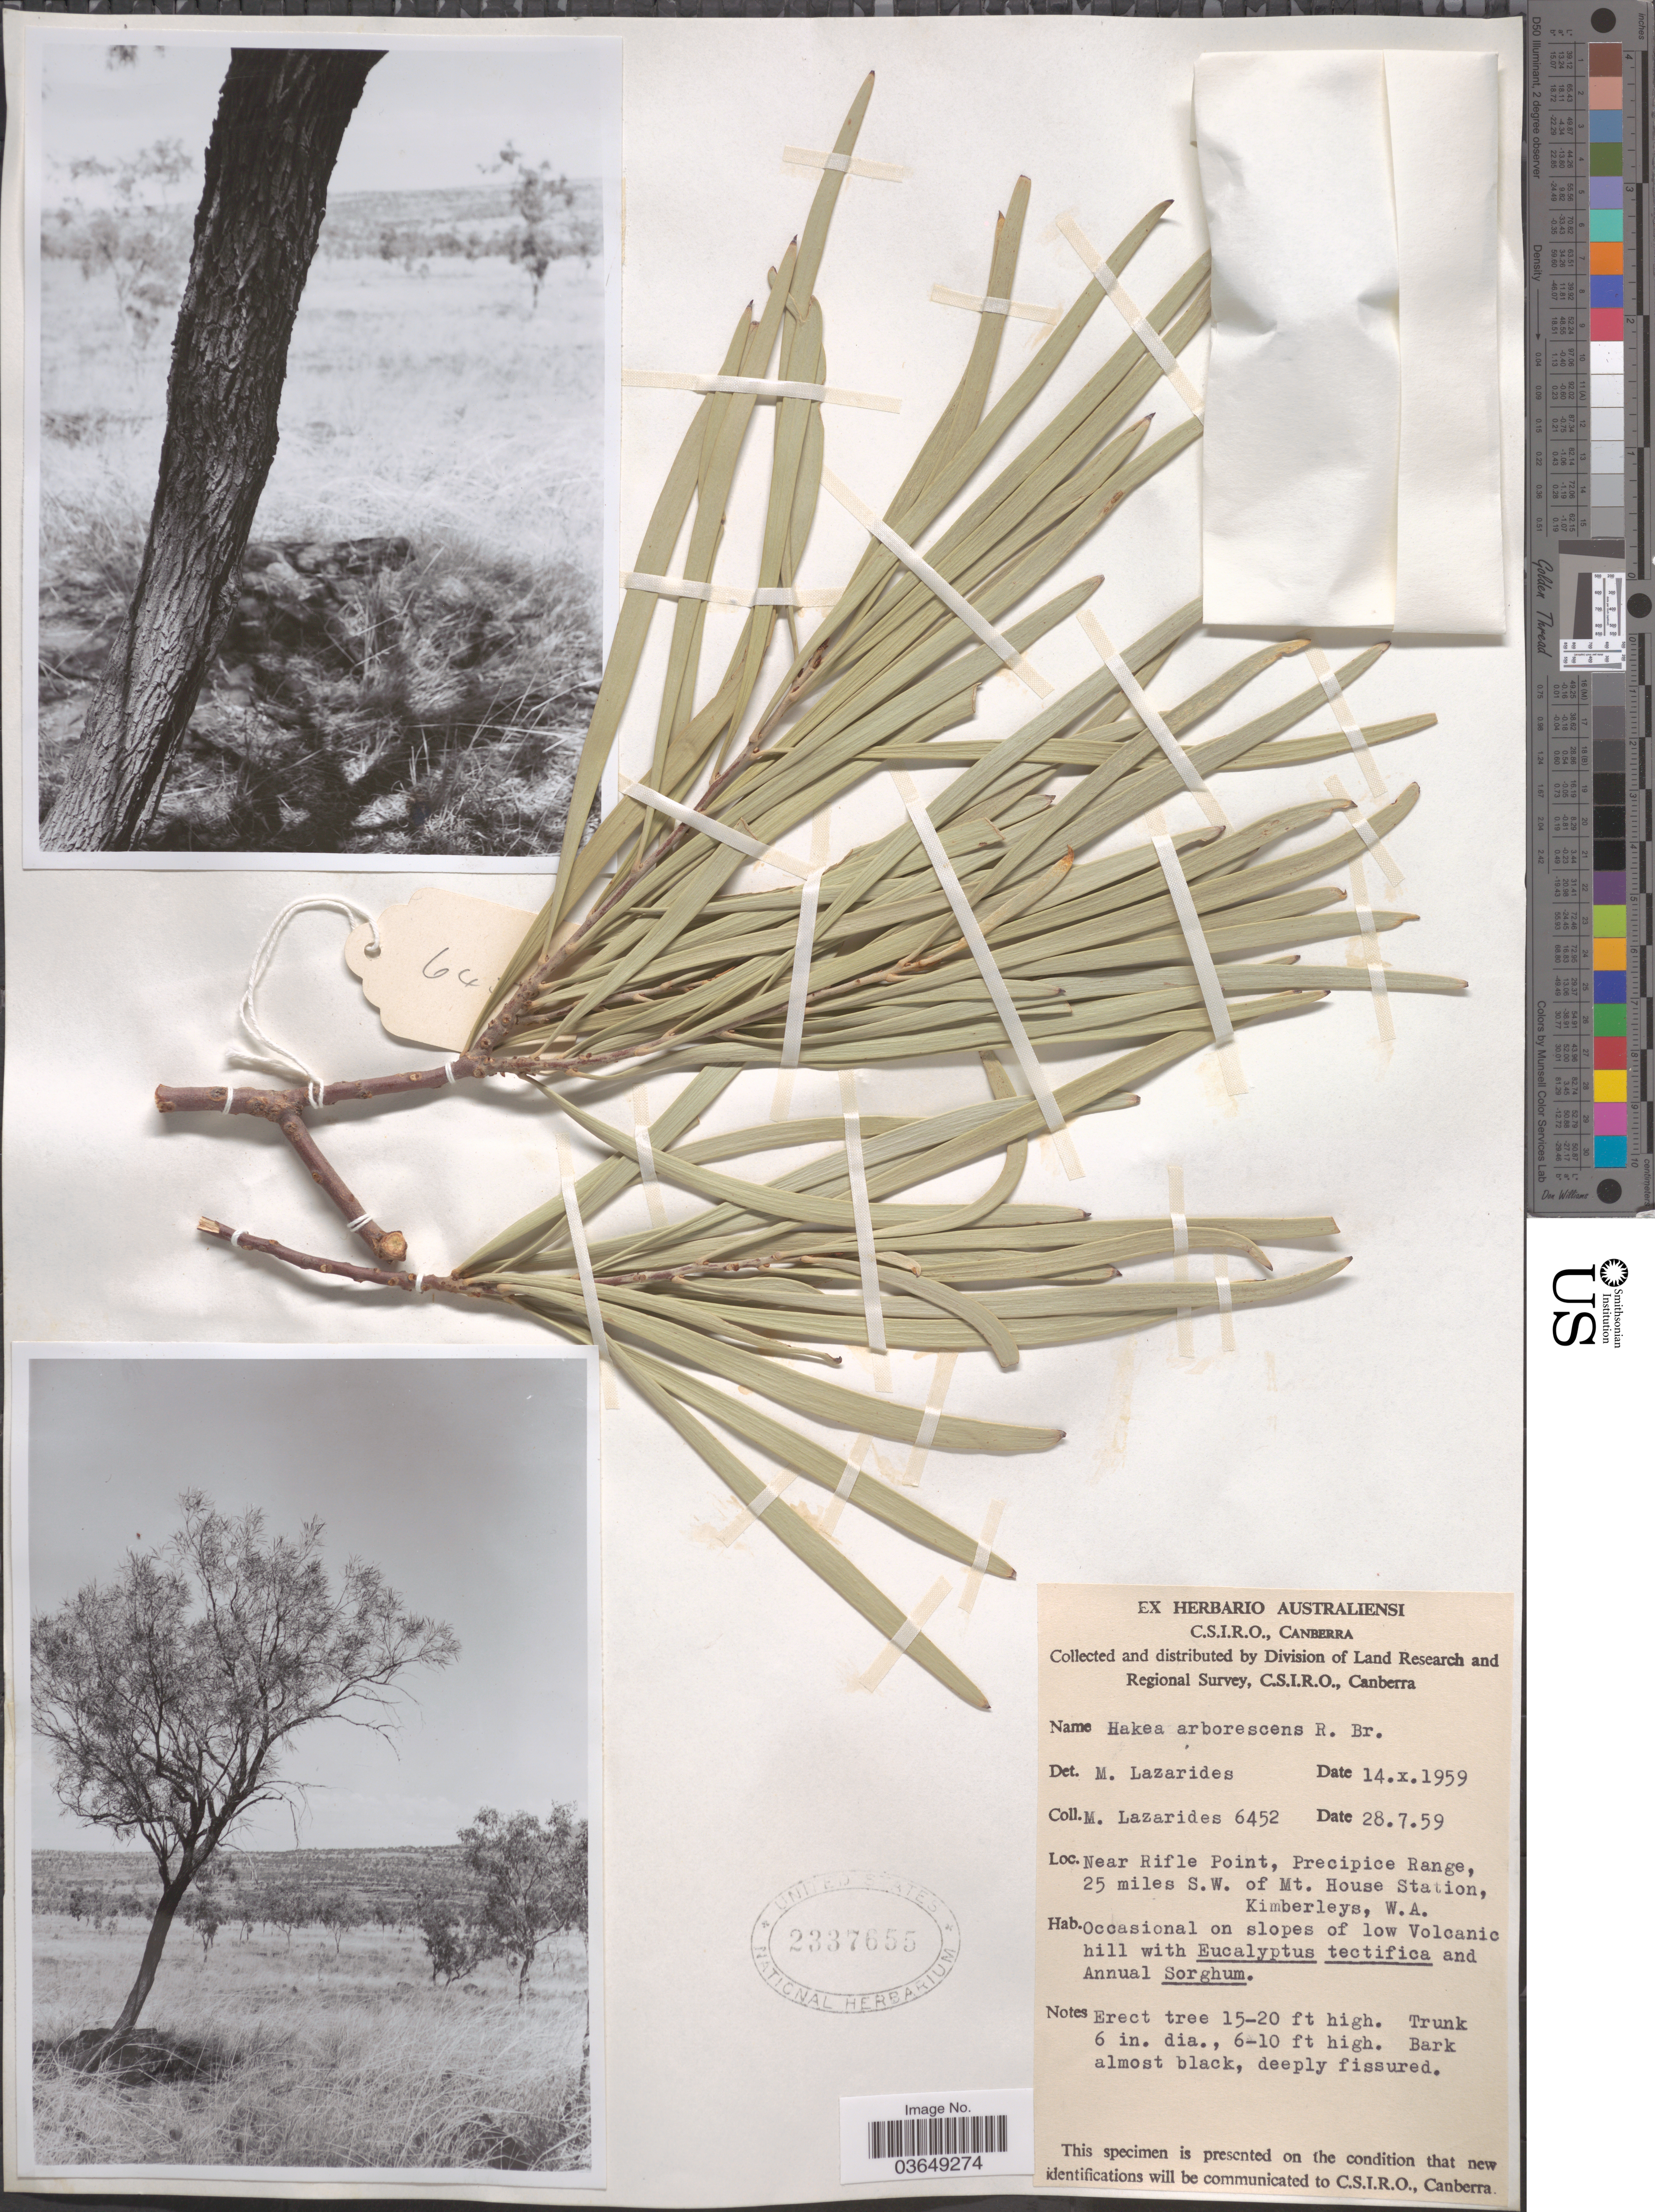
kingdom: Plantae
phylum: Tracheophyta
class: Magnoliopsida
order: Proteales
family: Proteaceae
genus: Hakea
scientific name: Hakea arborescens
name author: R. Br.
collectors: M. Lazarides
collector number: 6452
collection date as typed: Transcribed d/m/y: 28/7/59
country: Australia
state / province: Western Australia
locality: Near Rifle Point, Precipice Range, 25 miles S.W. of Mt. House Station, Kimberleys.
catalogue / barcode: US 2337655